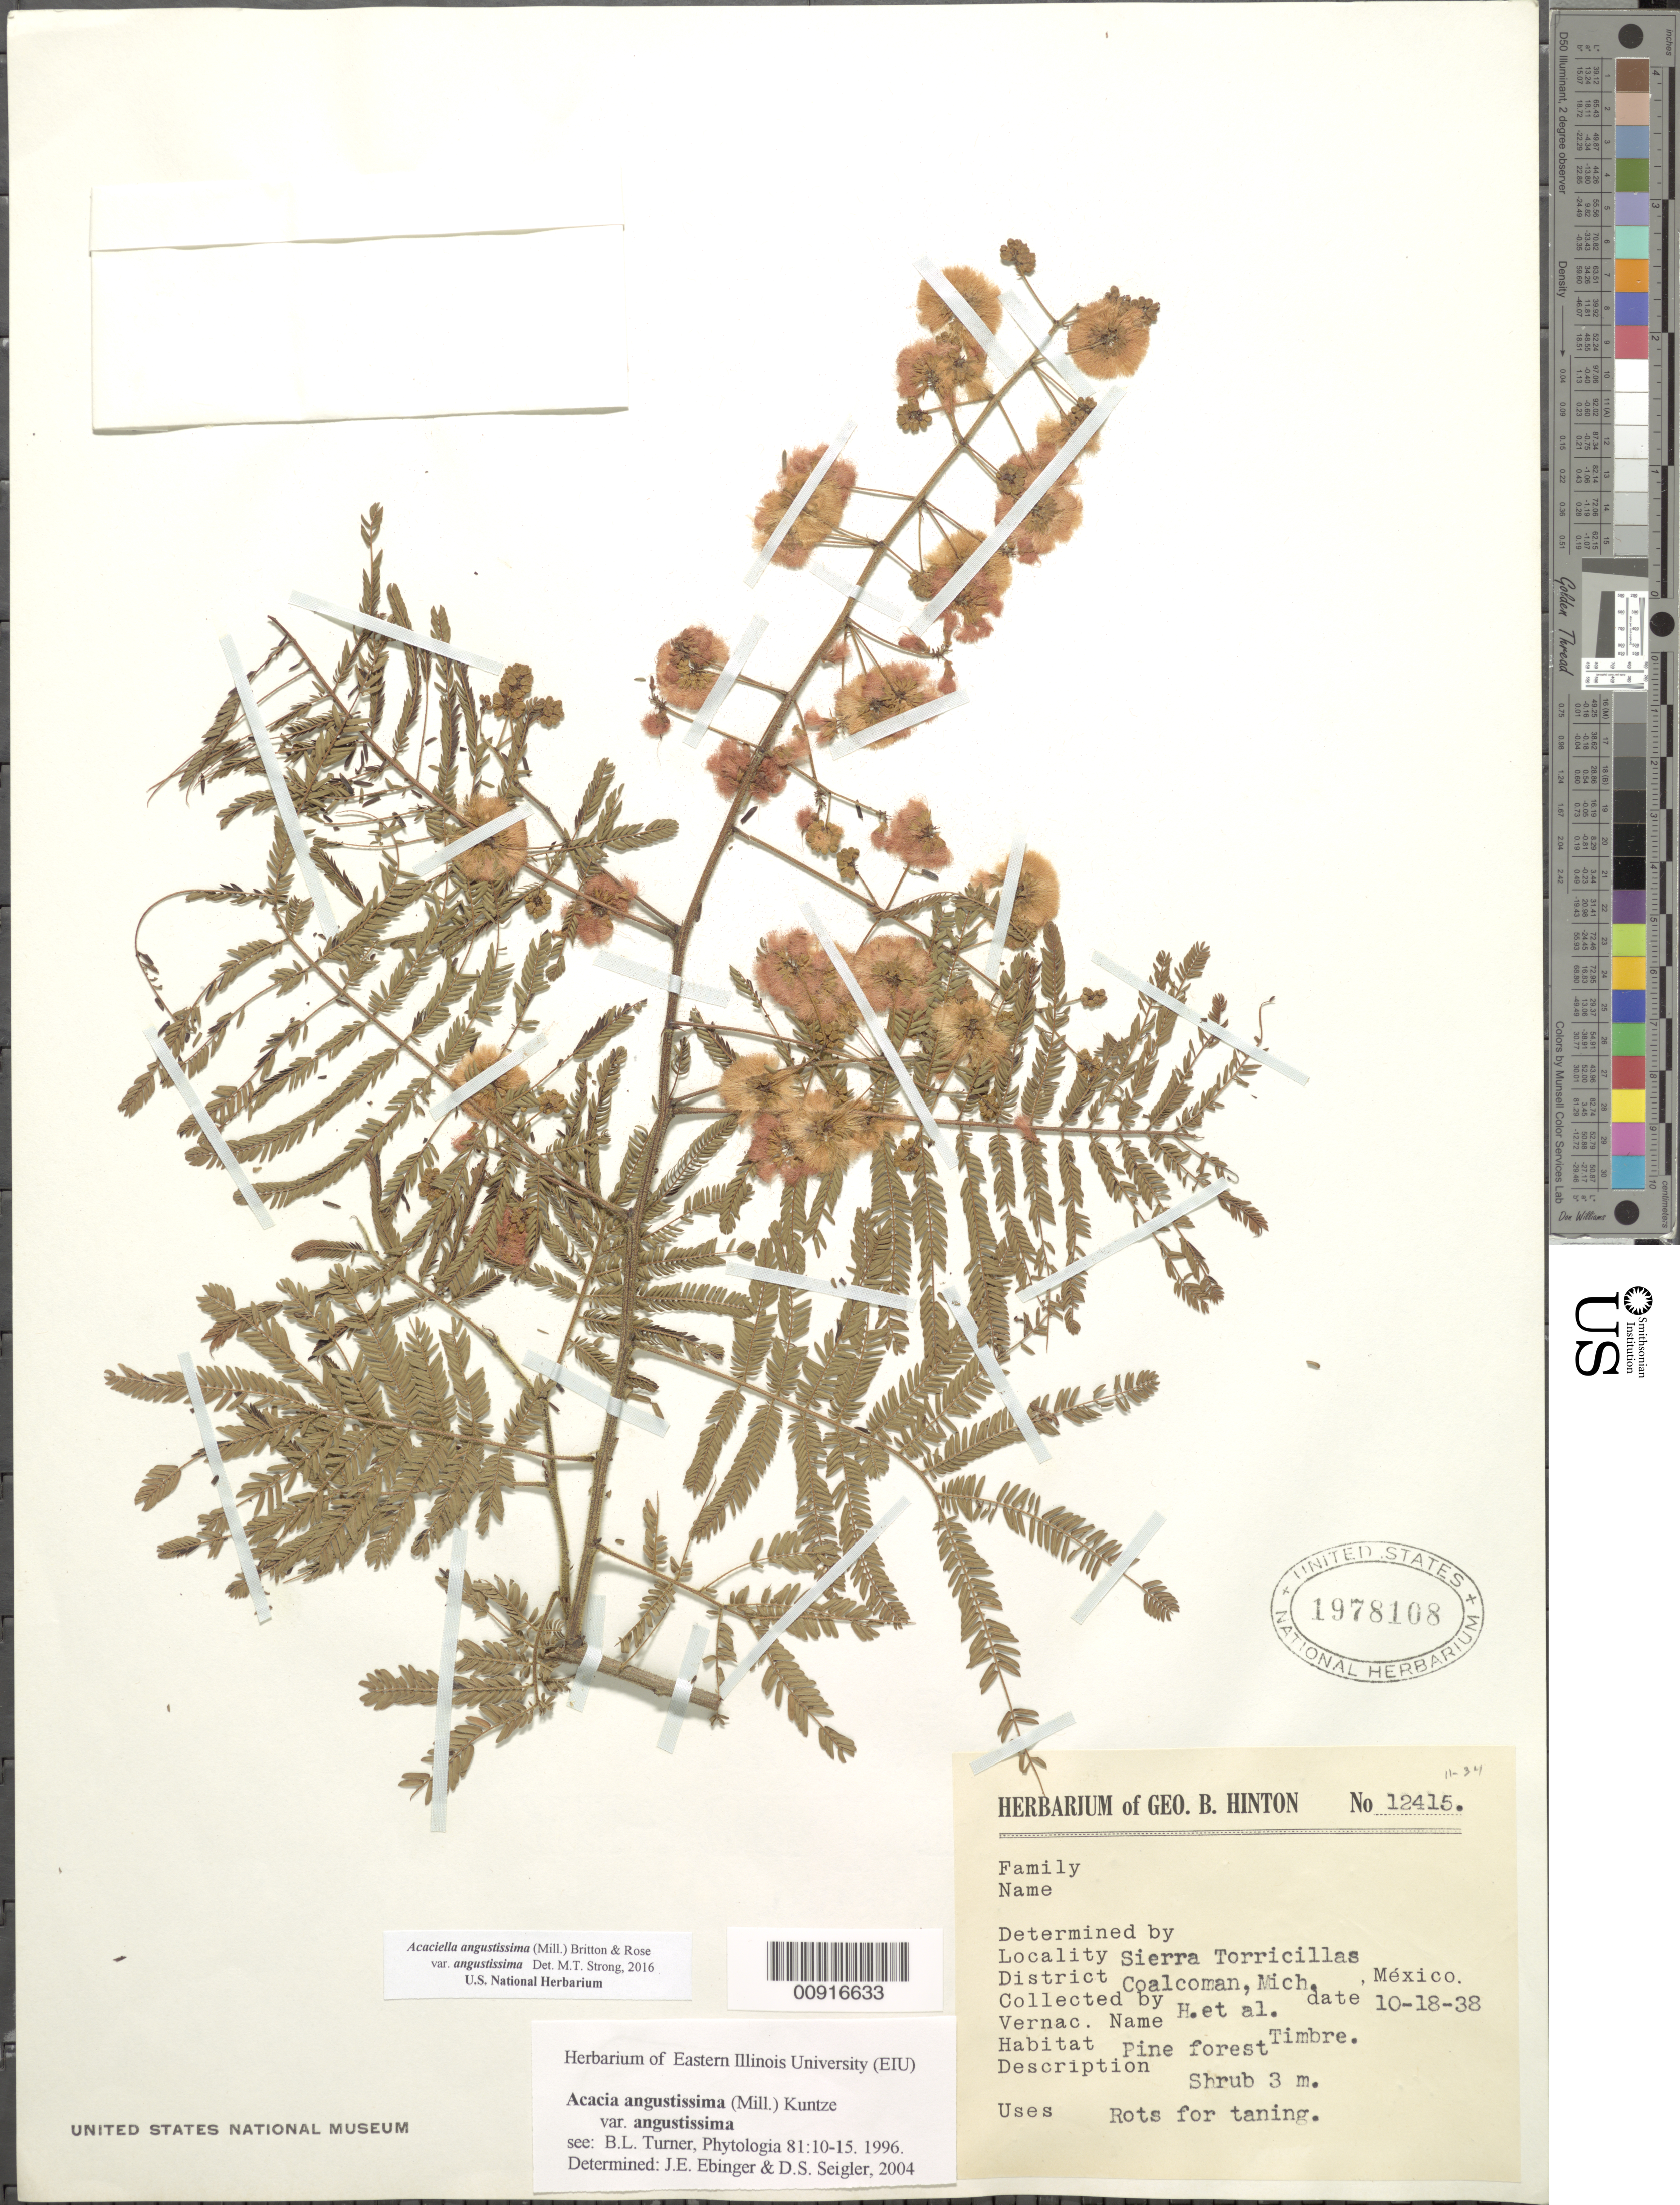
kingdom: Plantae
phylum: Tracheophyta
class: Magnoliopsida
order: Fabales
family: Fabaceae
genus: Acaciella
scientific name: Acaciella angustissima var. angustissima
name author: (Mill.) Britton & Rose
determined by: Strong, M. T., (US), Smithsonian Institution - National Museum of Natural History (UNITED STATES)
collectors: G. B. Hinton & et al.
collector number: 12415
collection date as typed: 18 Oct 1938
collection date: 1938-10-18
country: Mexico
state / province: Michoacán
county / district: Coalcomán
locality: Sierra Torricillas, District Coalcomán, Michoacán.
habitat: Pine forest.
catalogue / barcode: US 1978108